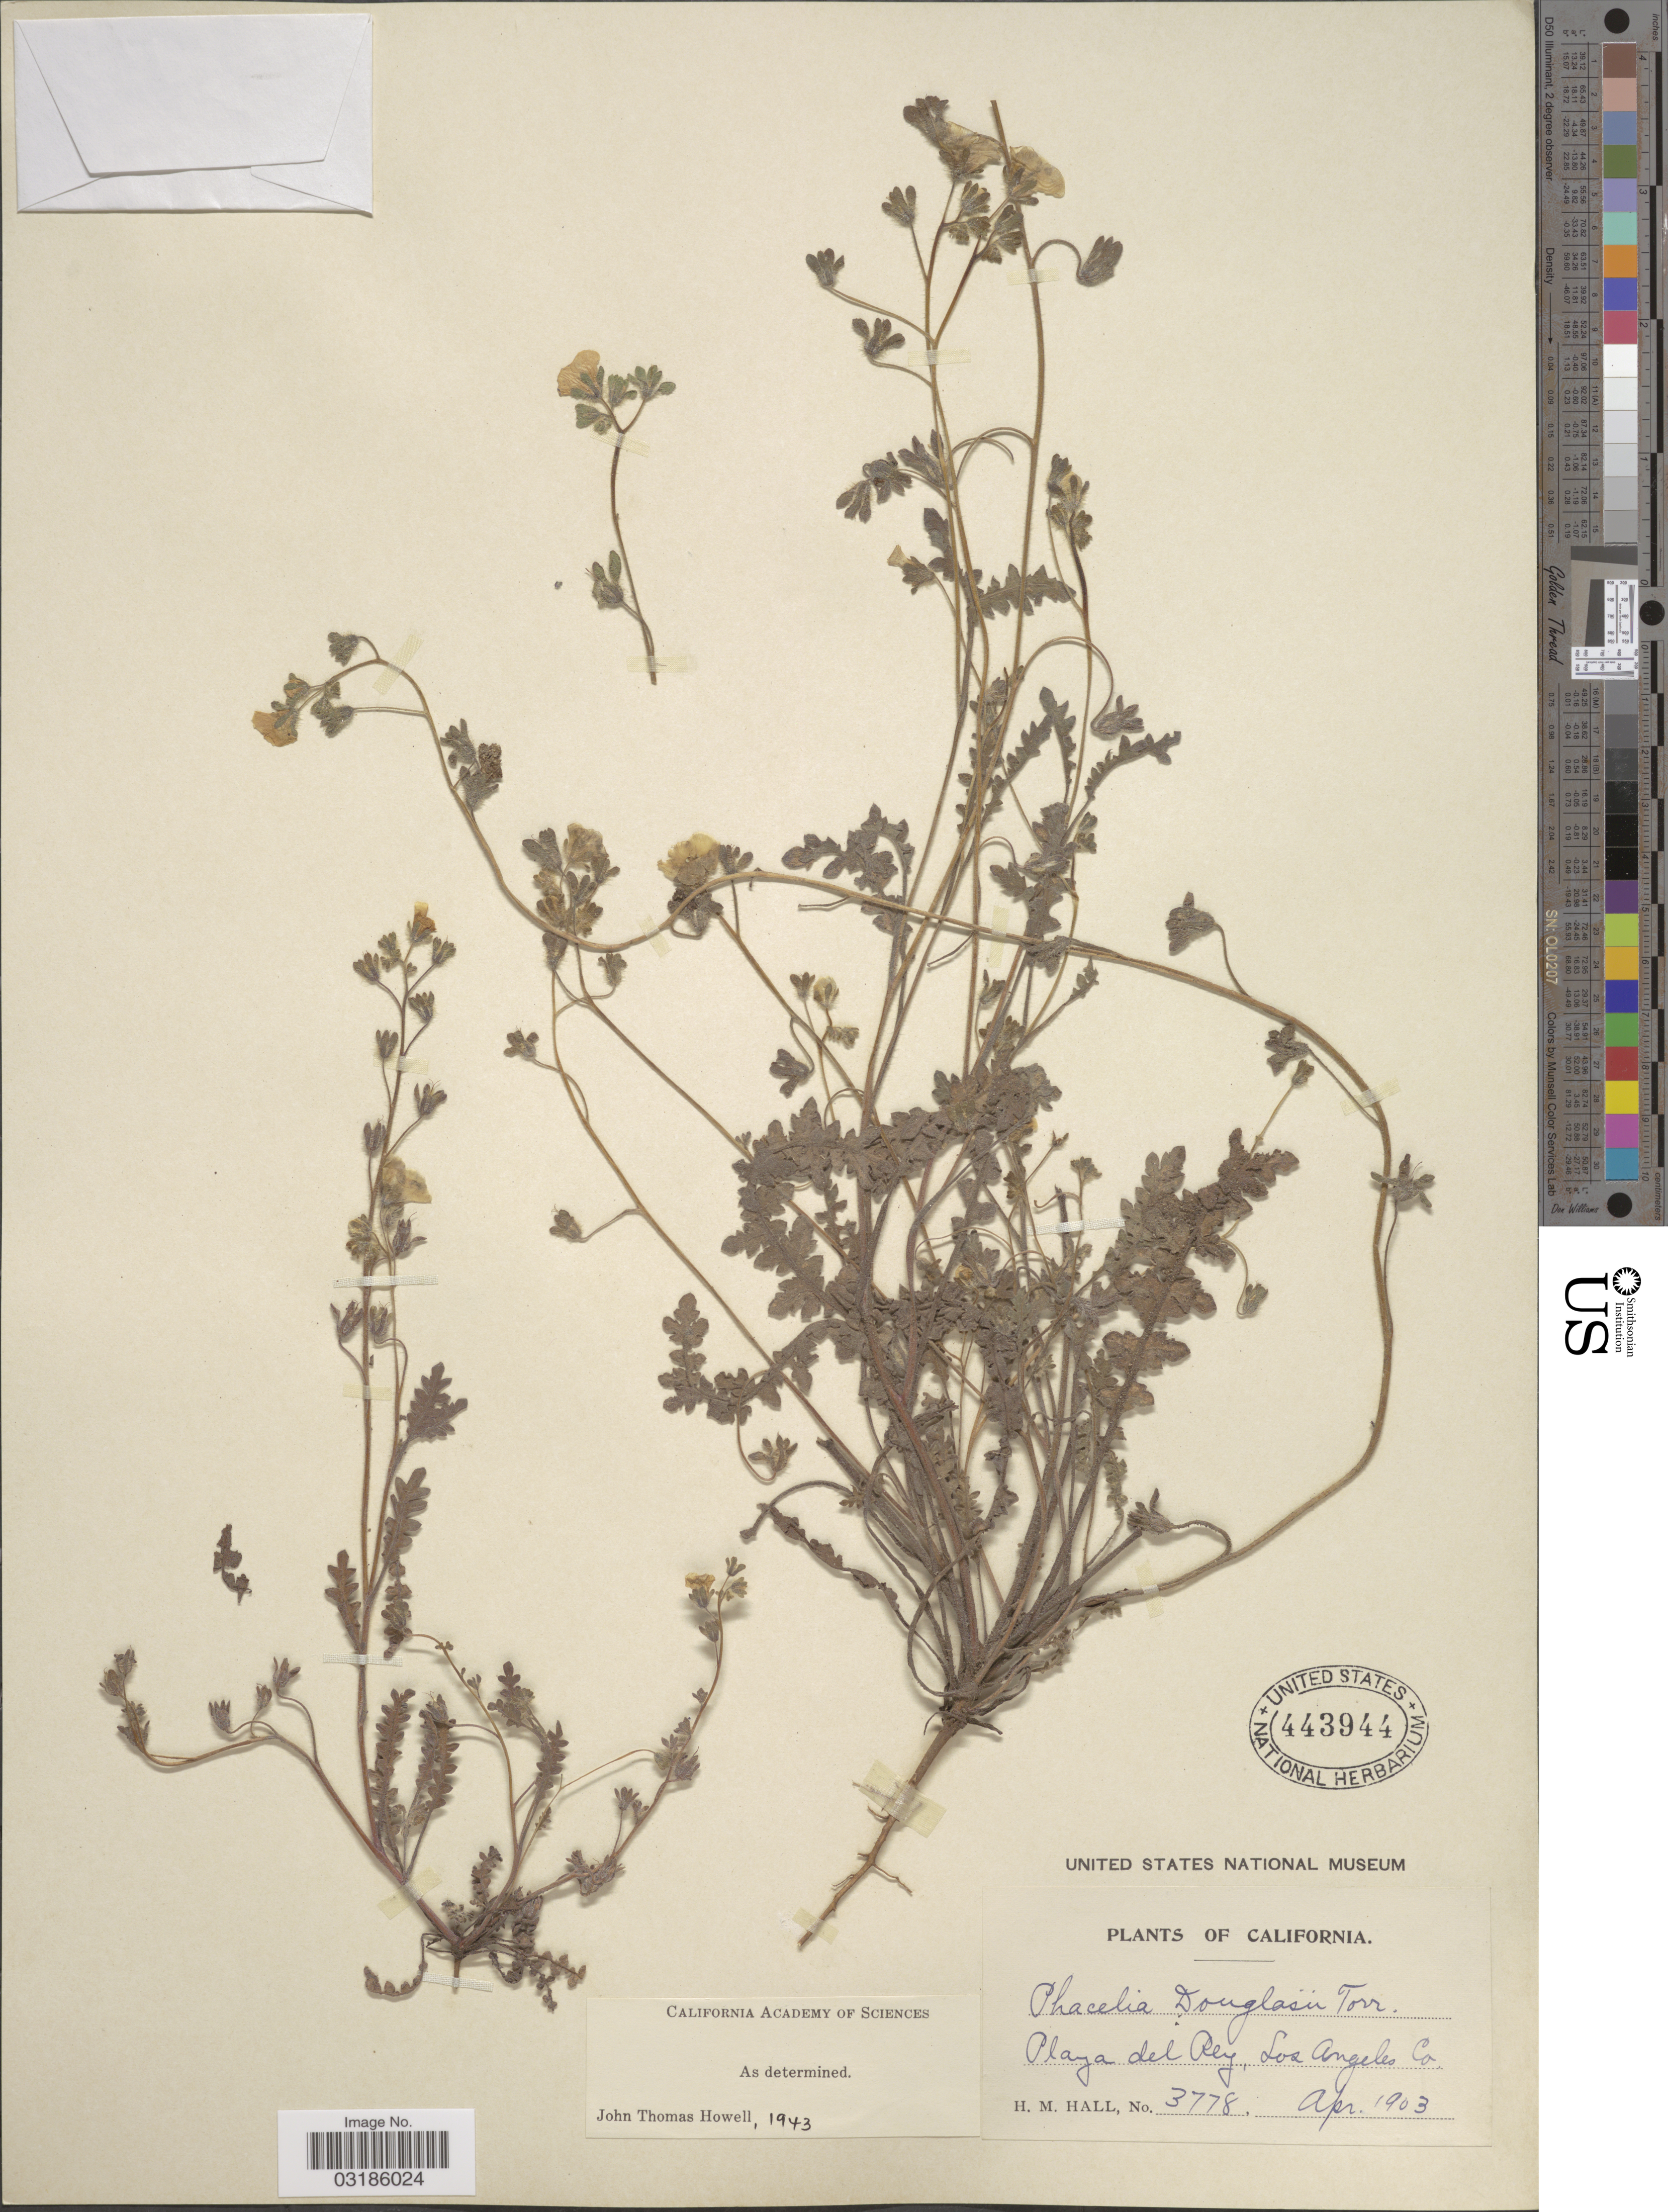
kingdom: Plantae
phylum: Tracheophyta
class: Magnoliopsida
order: Boraginales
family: Hydrophyllaceae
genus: Phacelia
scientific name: Phacelia douglasii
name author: (Benth.) Torr.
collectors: H. M. Hall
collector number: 3778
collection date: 1903-04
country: United States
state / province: California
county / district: Los Angeles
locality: Playa del Rey, Los Angeles Co.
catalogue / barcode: US 443944